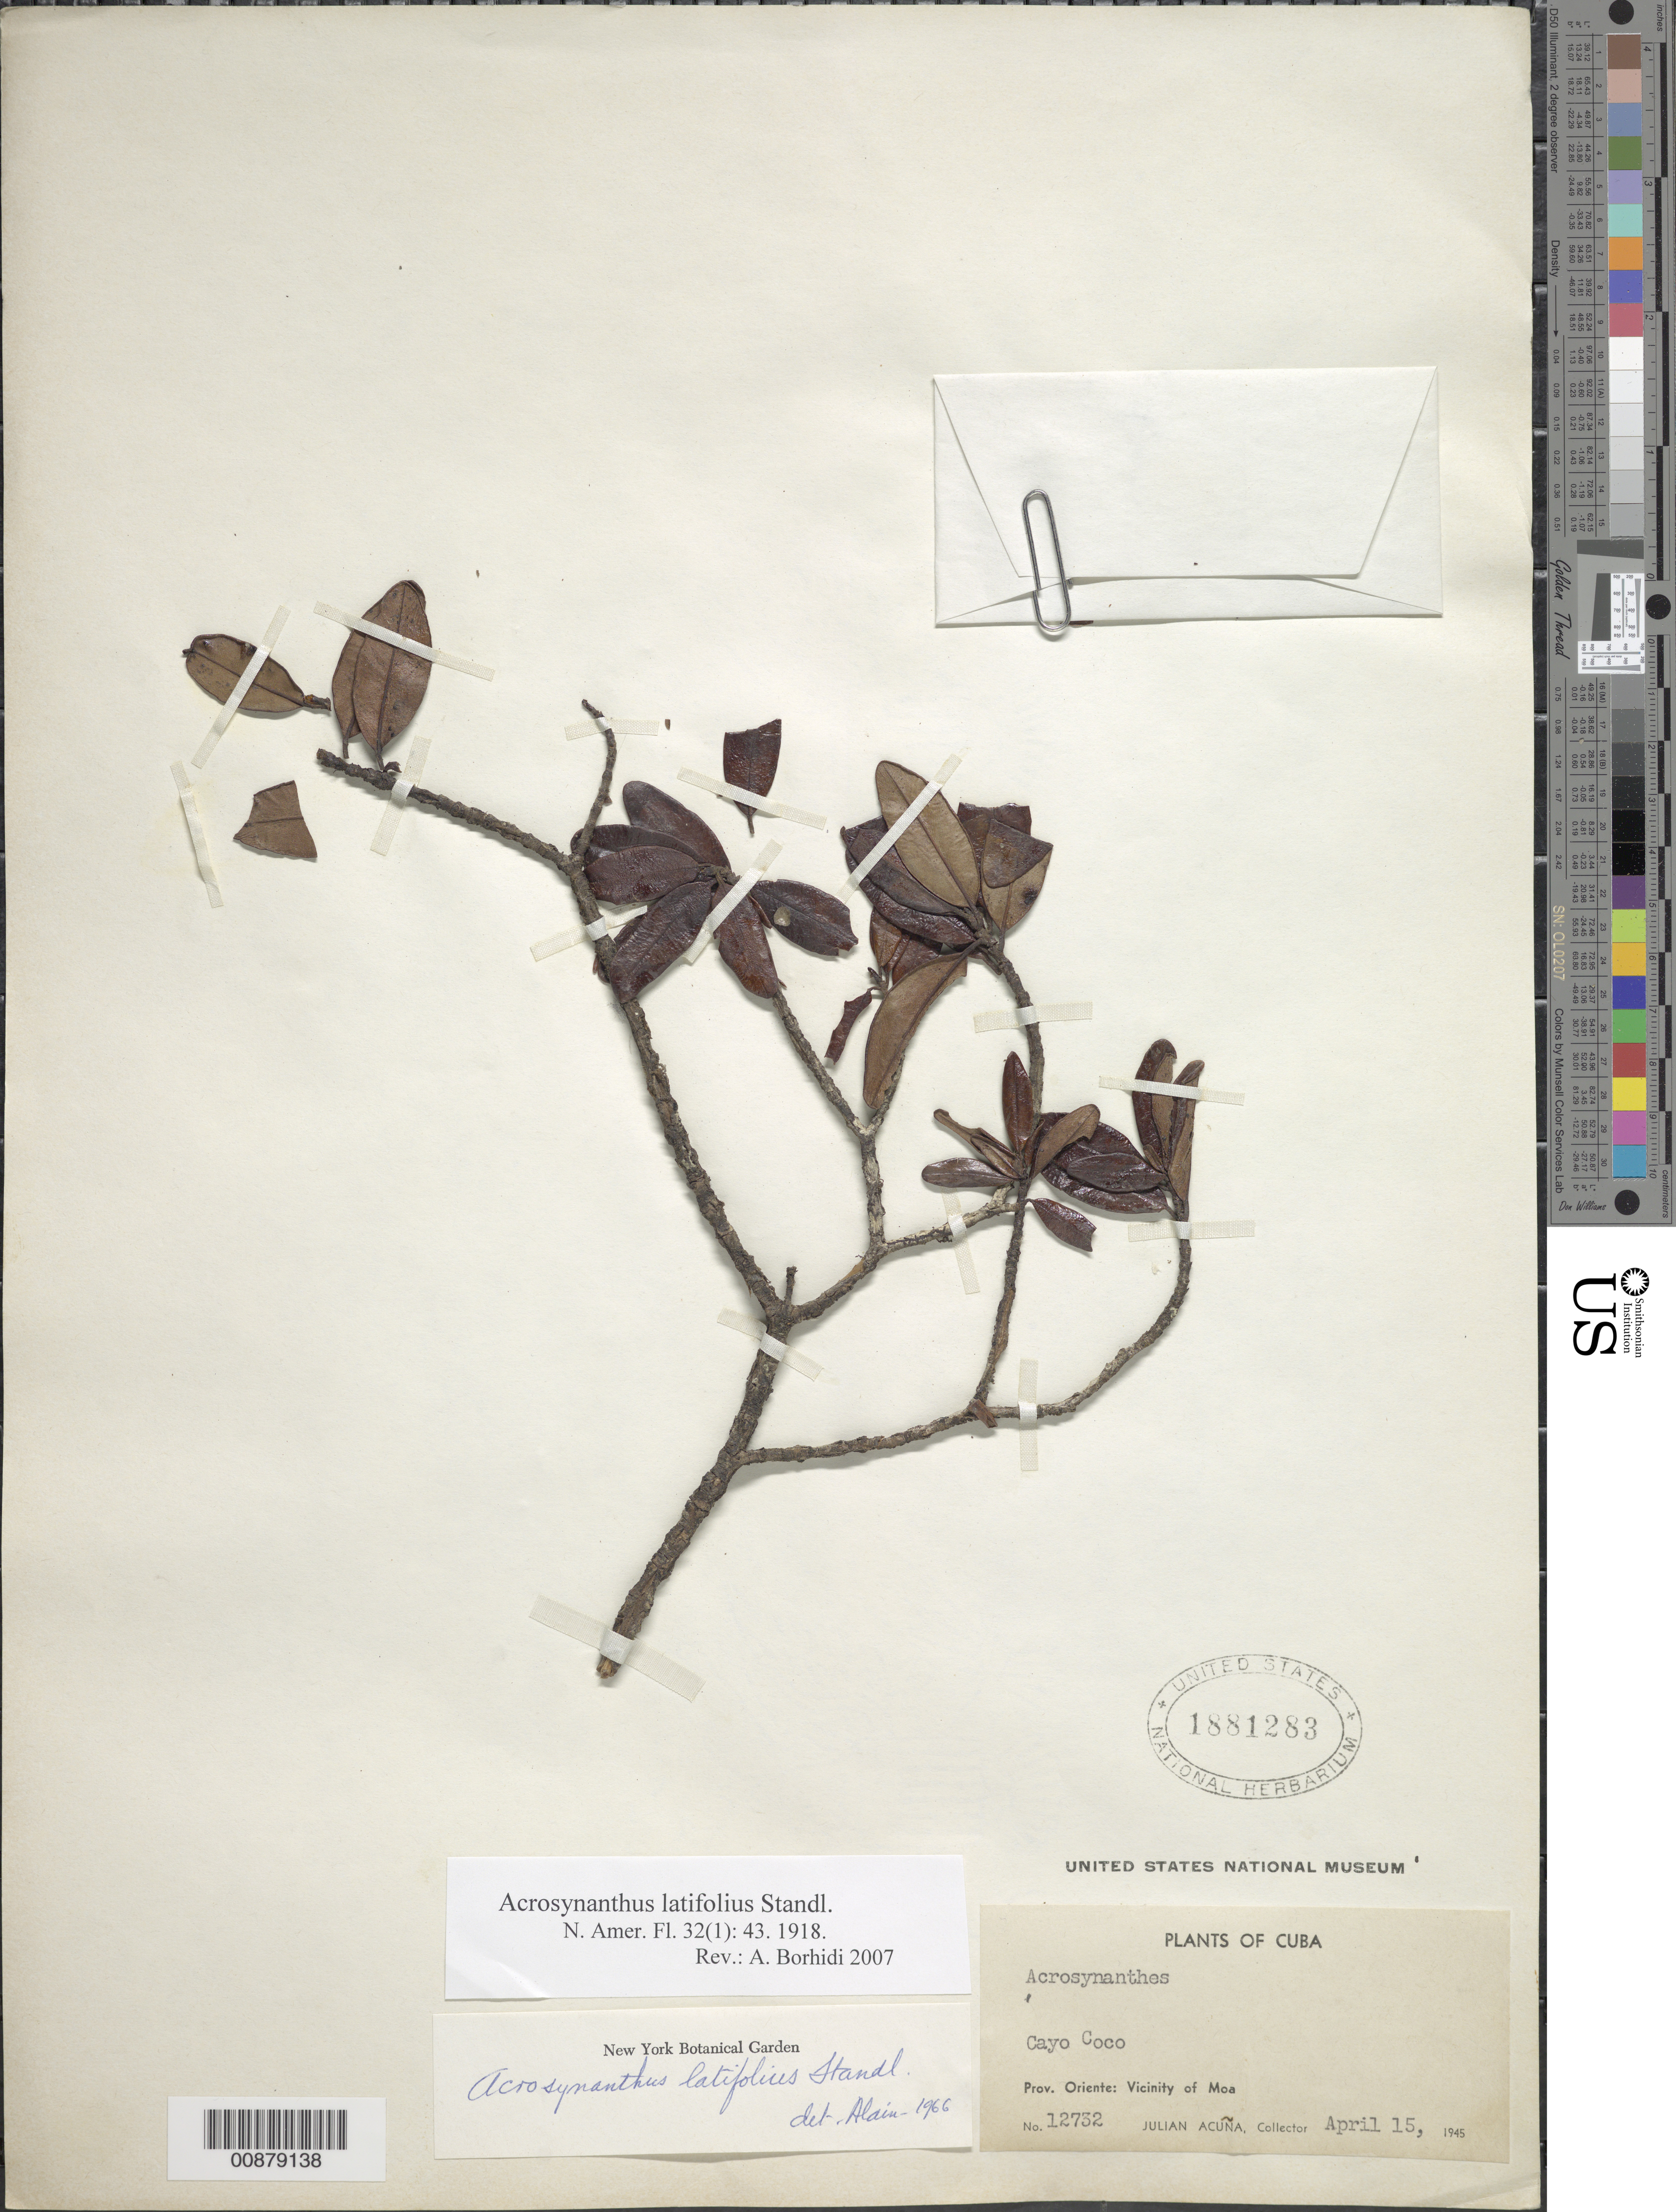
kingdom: Plantae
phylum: Tracheophyta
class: Magnoliopsida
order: Gentianales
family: Rubiaceae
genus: Acrosynanthus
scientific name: Acrosynanthus latifolius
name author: Standl.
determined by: Borhidi, Attila L.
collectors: J. Acuña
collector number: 12732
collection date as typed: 15 Apr 1945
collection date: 1945-04-15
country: Cuba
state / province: Holguín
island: Cuba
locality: Vicinity of Moa [Oriente], Cayo Coco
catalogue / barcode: US 1881283